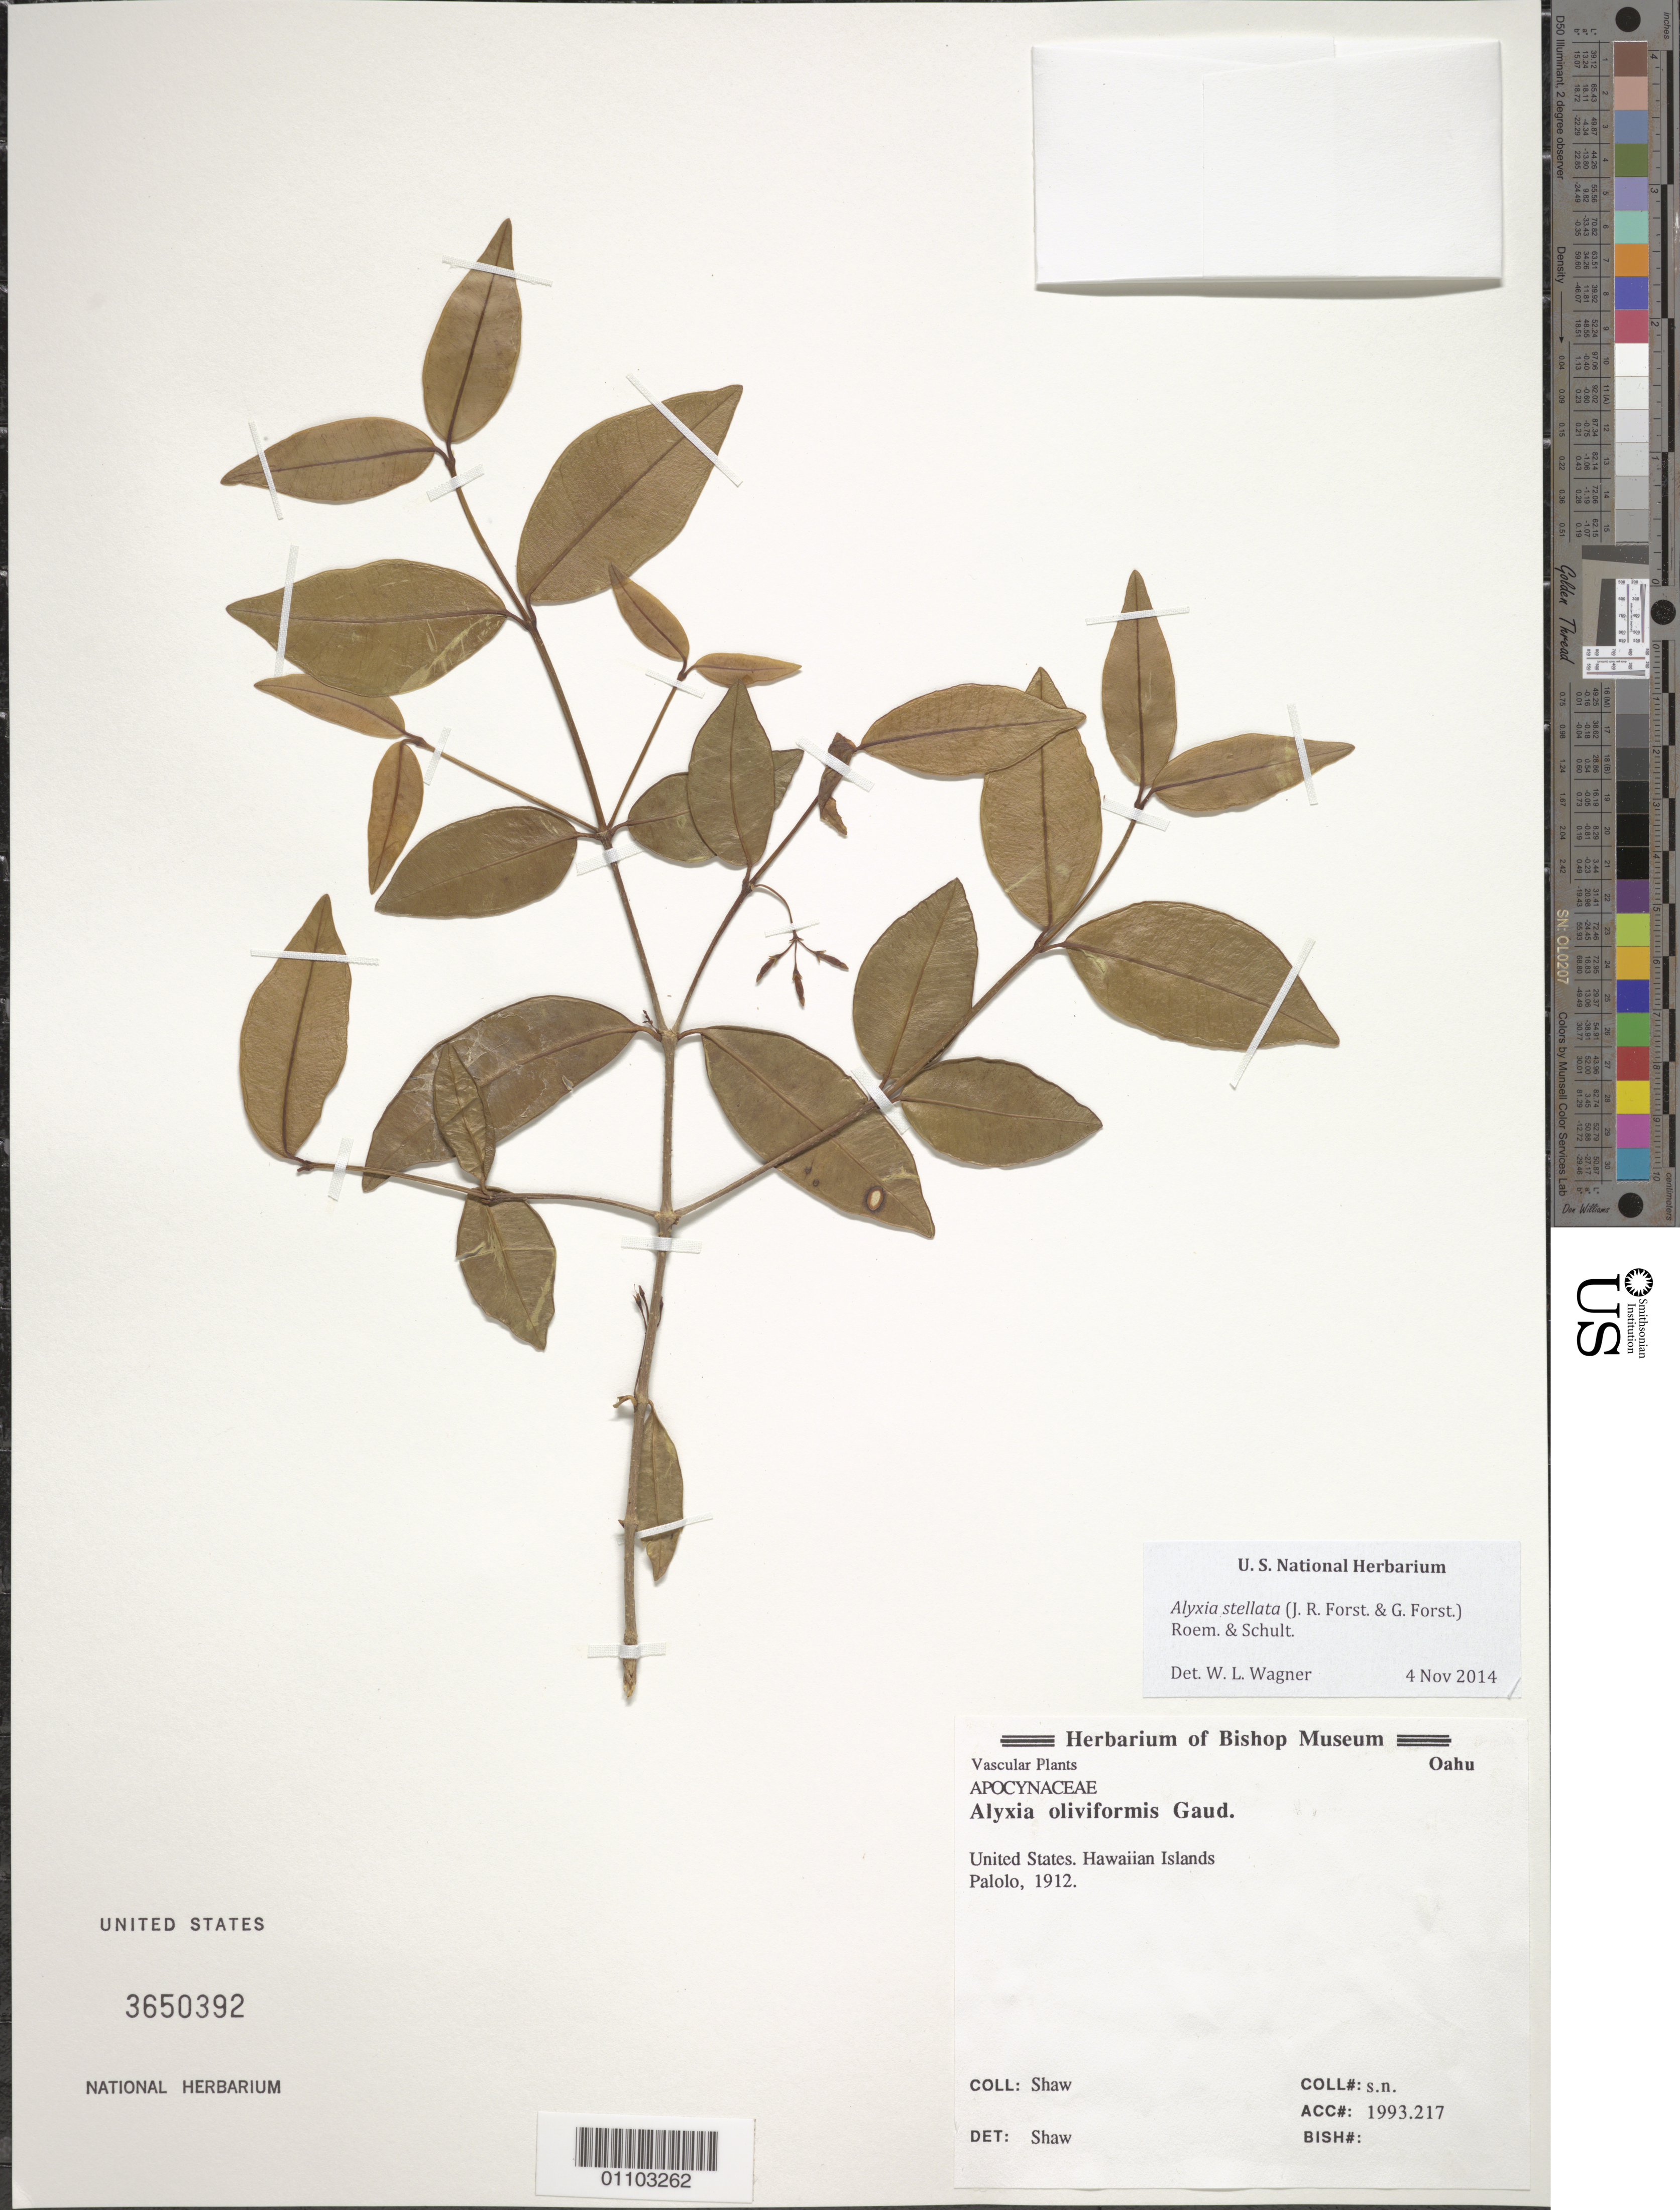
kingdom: Plantae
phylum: Tracheophyta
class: Magnoliopsida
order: Gentianales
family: Apocynaceae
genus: Alyxia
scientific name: Alyxia stellata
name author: (J.R. Forst. & G. Forst.) Roem. & Schult.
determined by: Wagner, W. L., (BOT), Smithsonian Institution - National Museum of Natural History (UNITED STATES)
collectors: G. W. Shaw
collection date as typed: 1912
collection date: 1912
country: United States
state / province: Hawaii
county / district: Honolulu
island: Oahu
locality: Palolo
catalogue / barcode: US 3650392